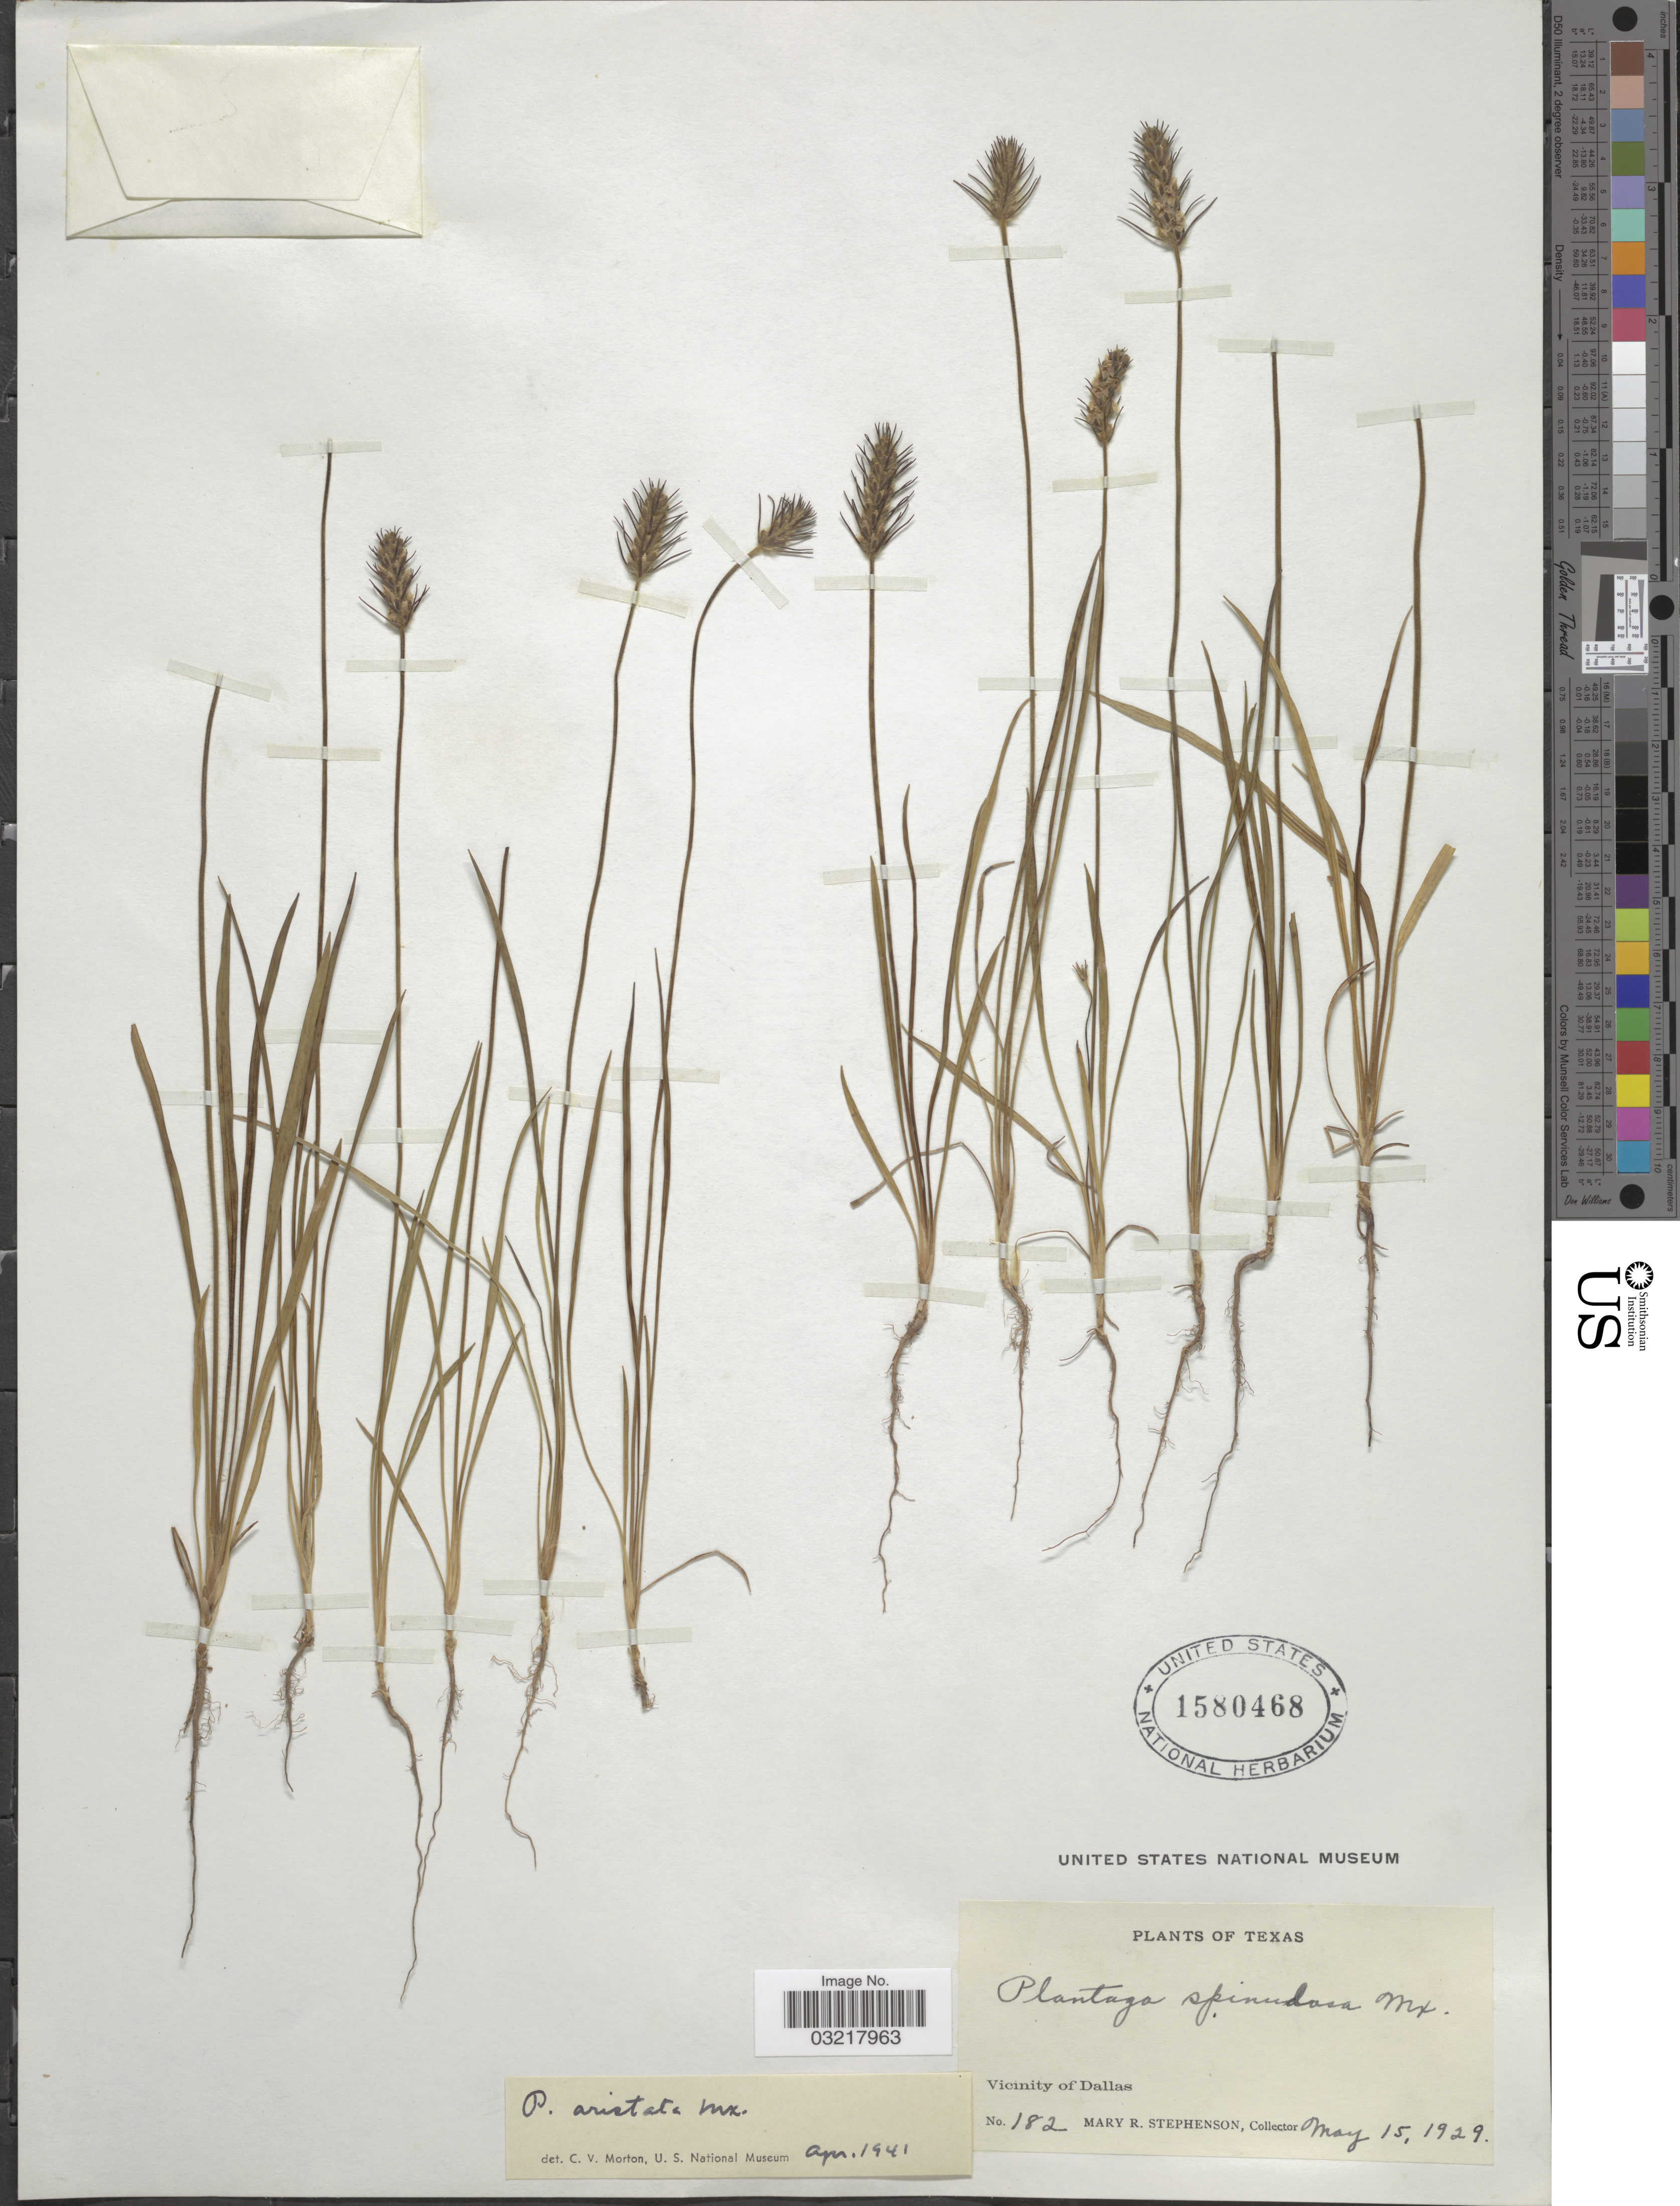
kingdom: Plantae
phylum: Tracheophyta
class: Magnoliopsida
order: Lamiales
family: Plantaginaceae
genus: Plantago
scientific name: Plantago aristata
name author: Michx.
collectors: M. Stephenson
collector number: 182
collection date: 1929-05-15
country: United States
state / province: Texas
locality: Vicinity of Dallas.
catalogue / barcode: US 1580468